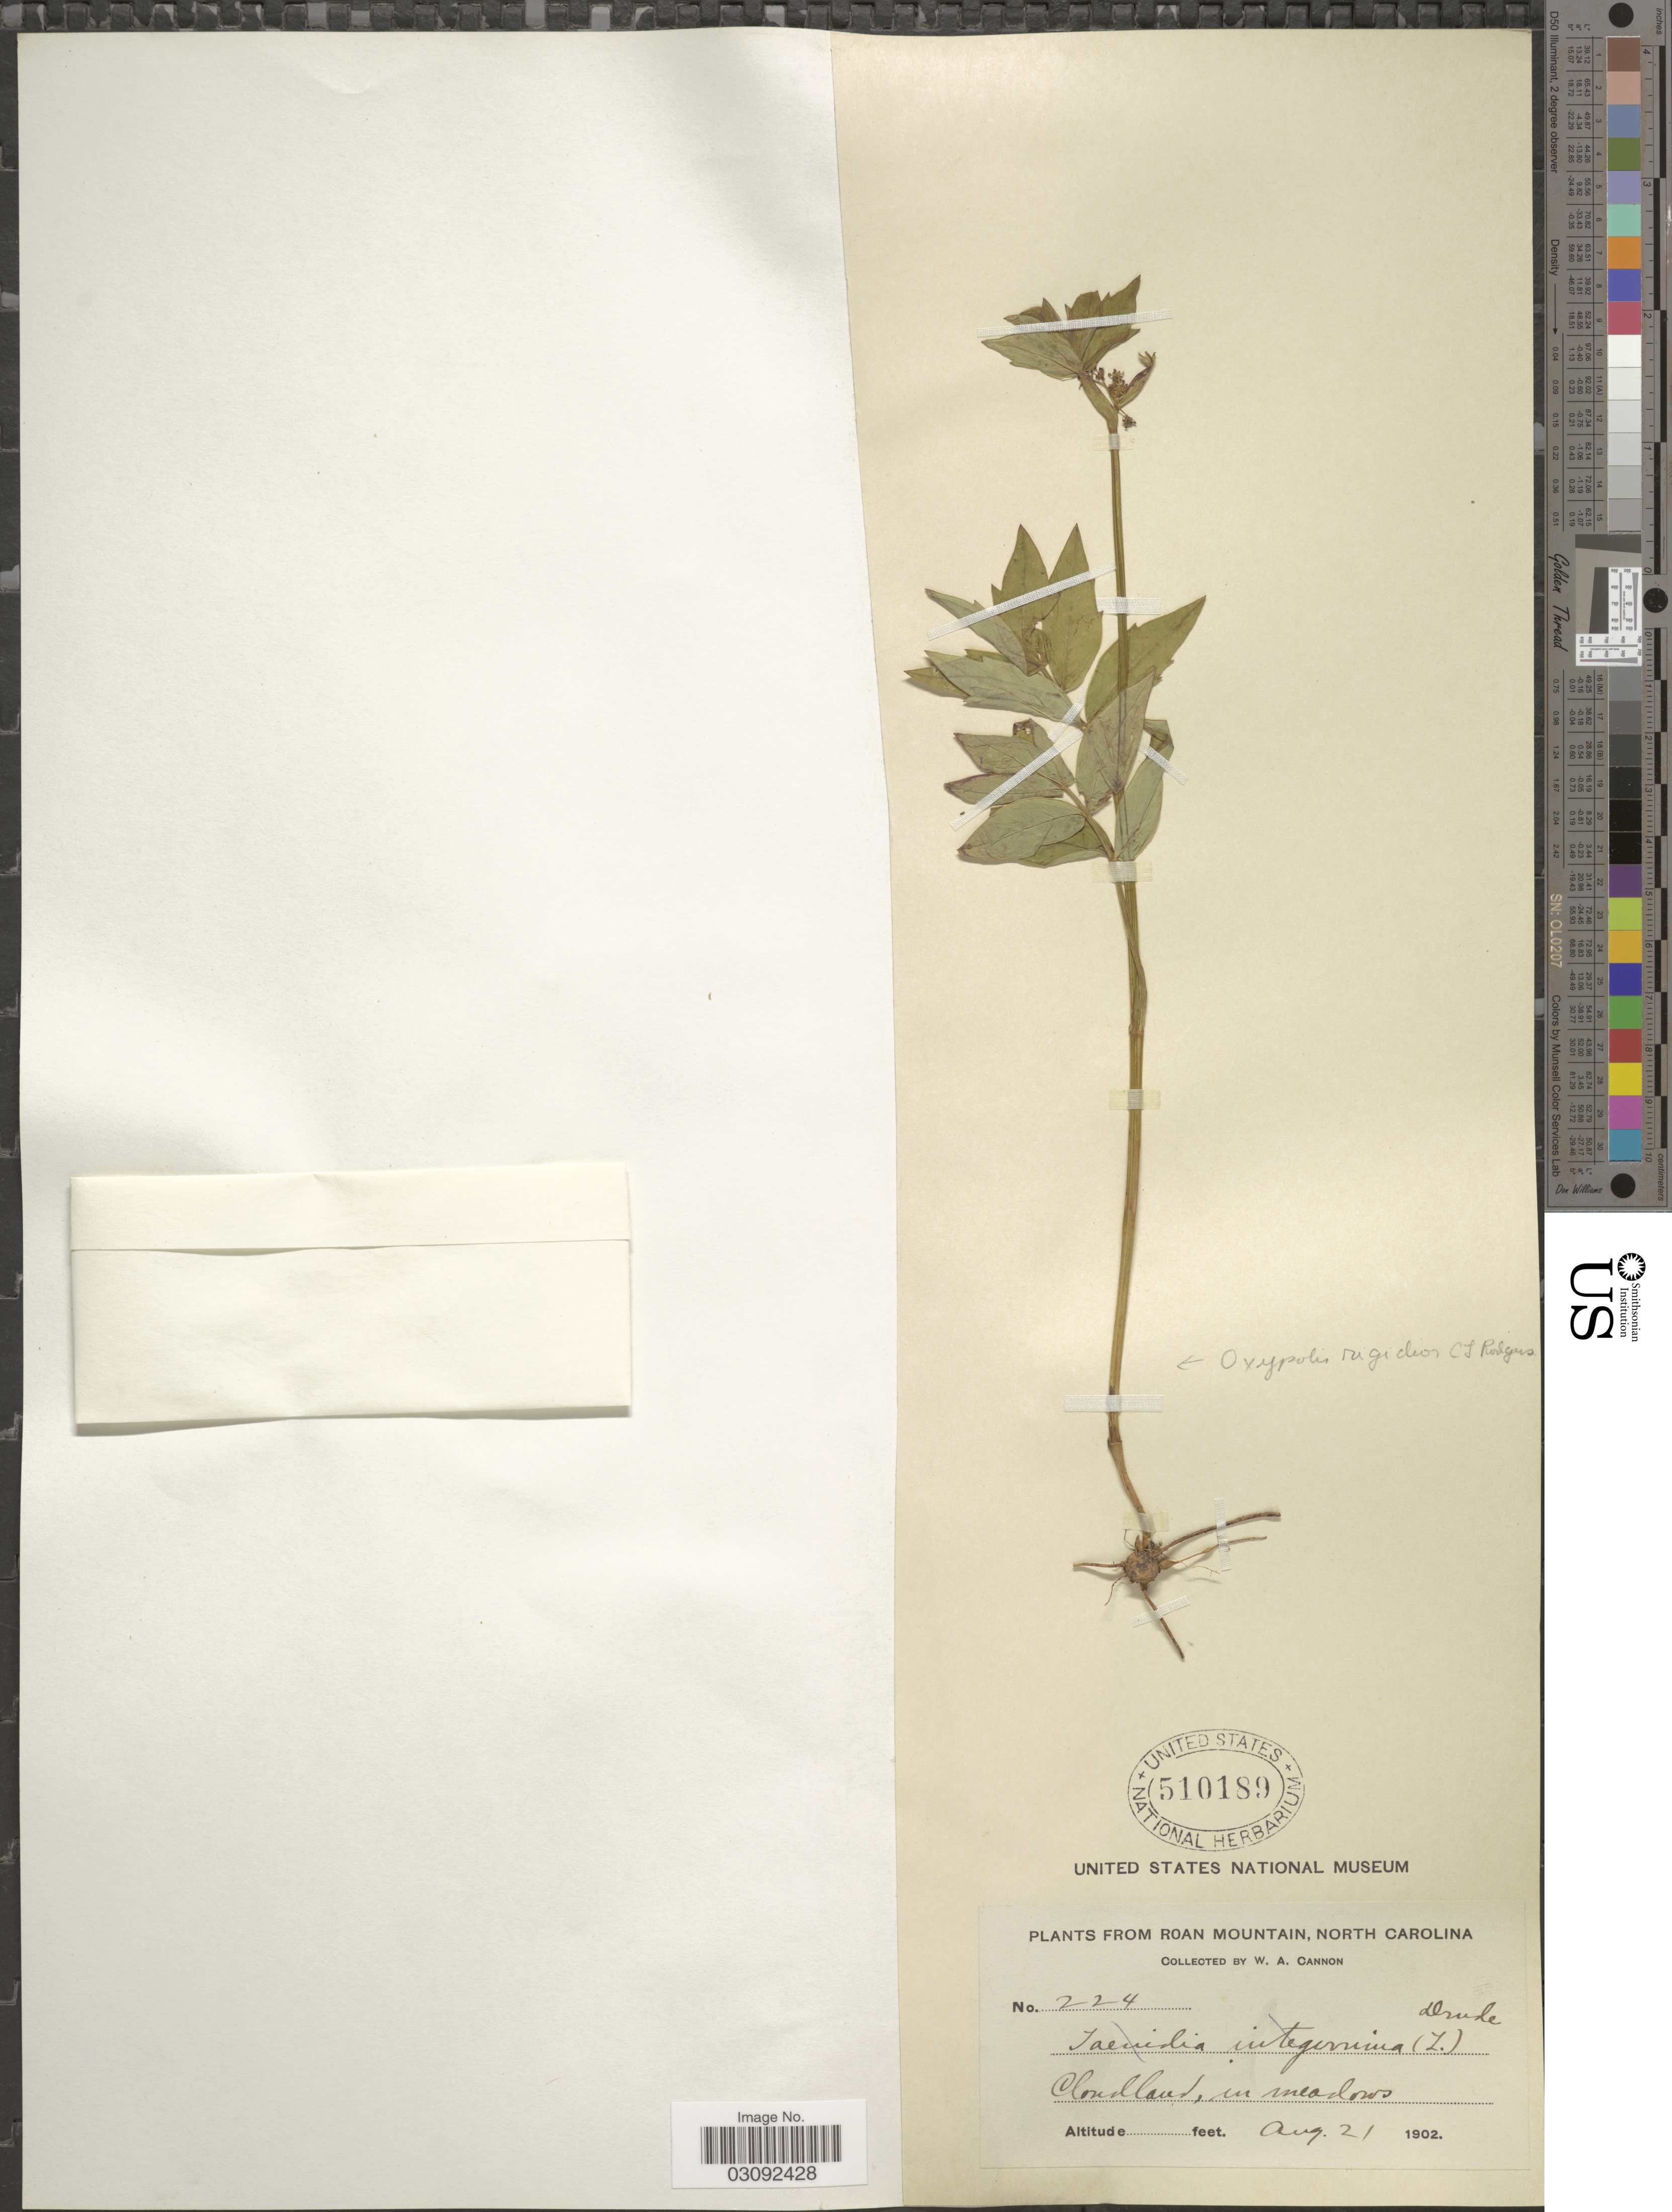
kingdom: Plantae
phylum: Tracheophyta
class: Magnoliopsida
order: Apiales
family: Apiaceae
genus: Oxypolis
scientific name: Oxypolis rigidior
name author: (L.) Raf.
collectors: W. Cannon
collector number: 224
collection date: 1902-08-21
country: United States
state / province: North Carolina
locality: Roan Mountain. Cloudland.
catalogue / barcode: US 510189